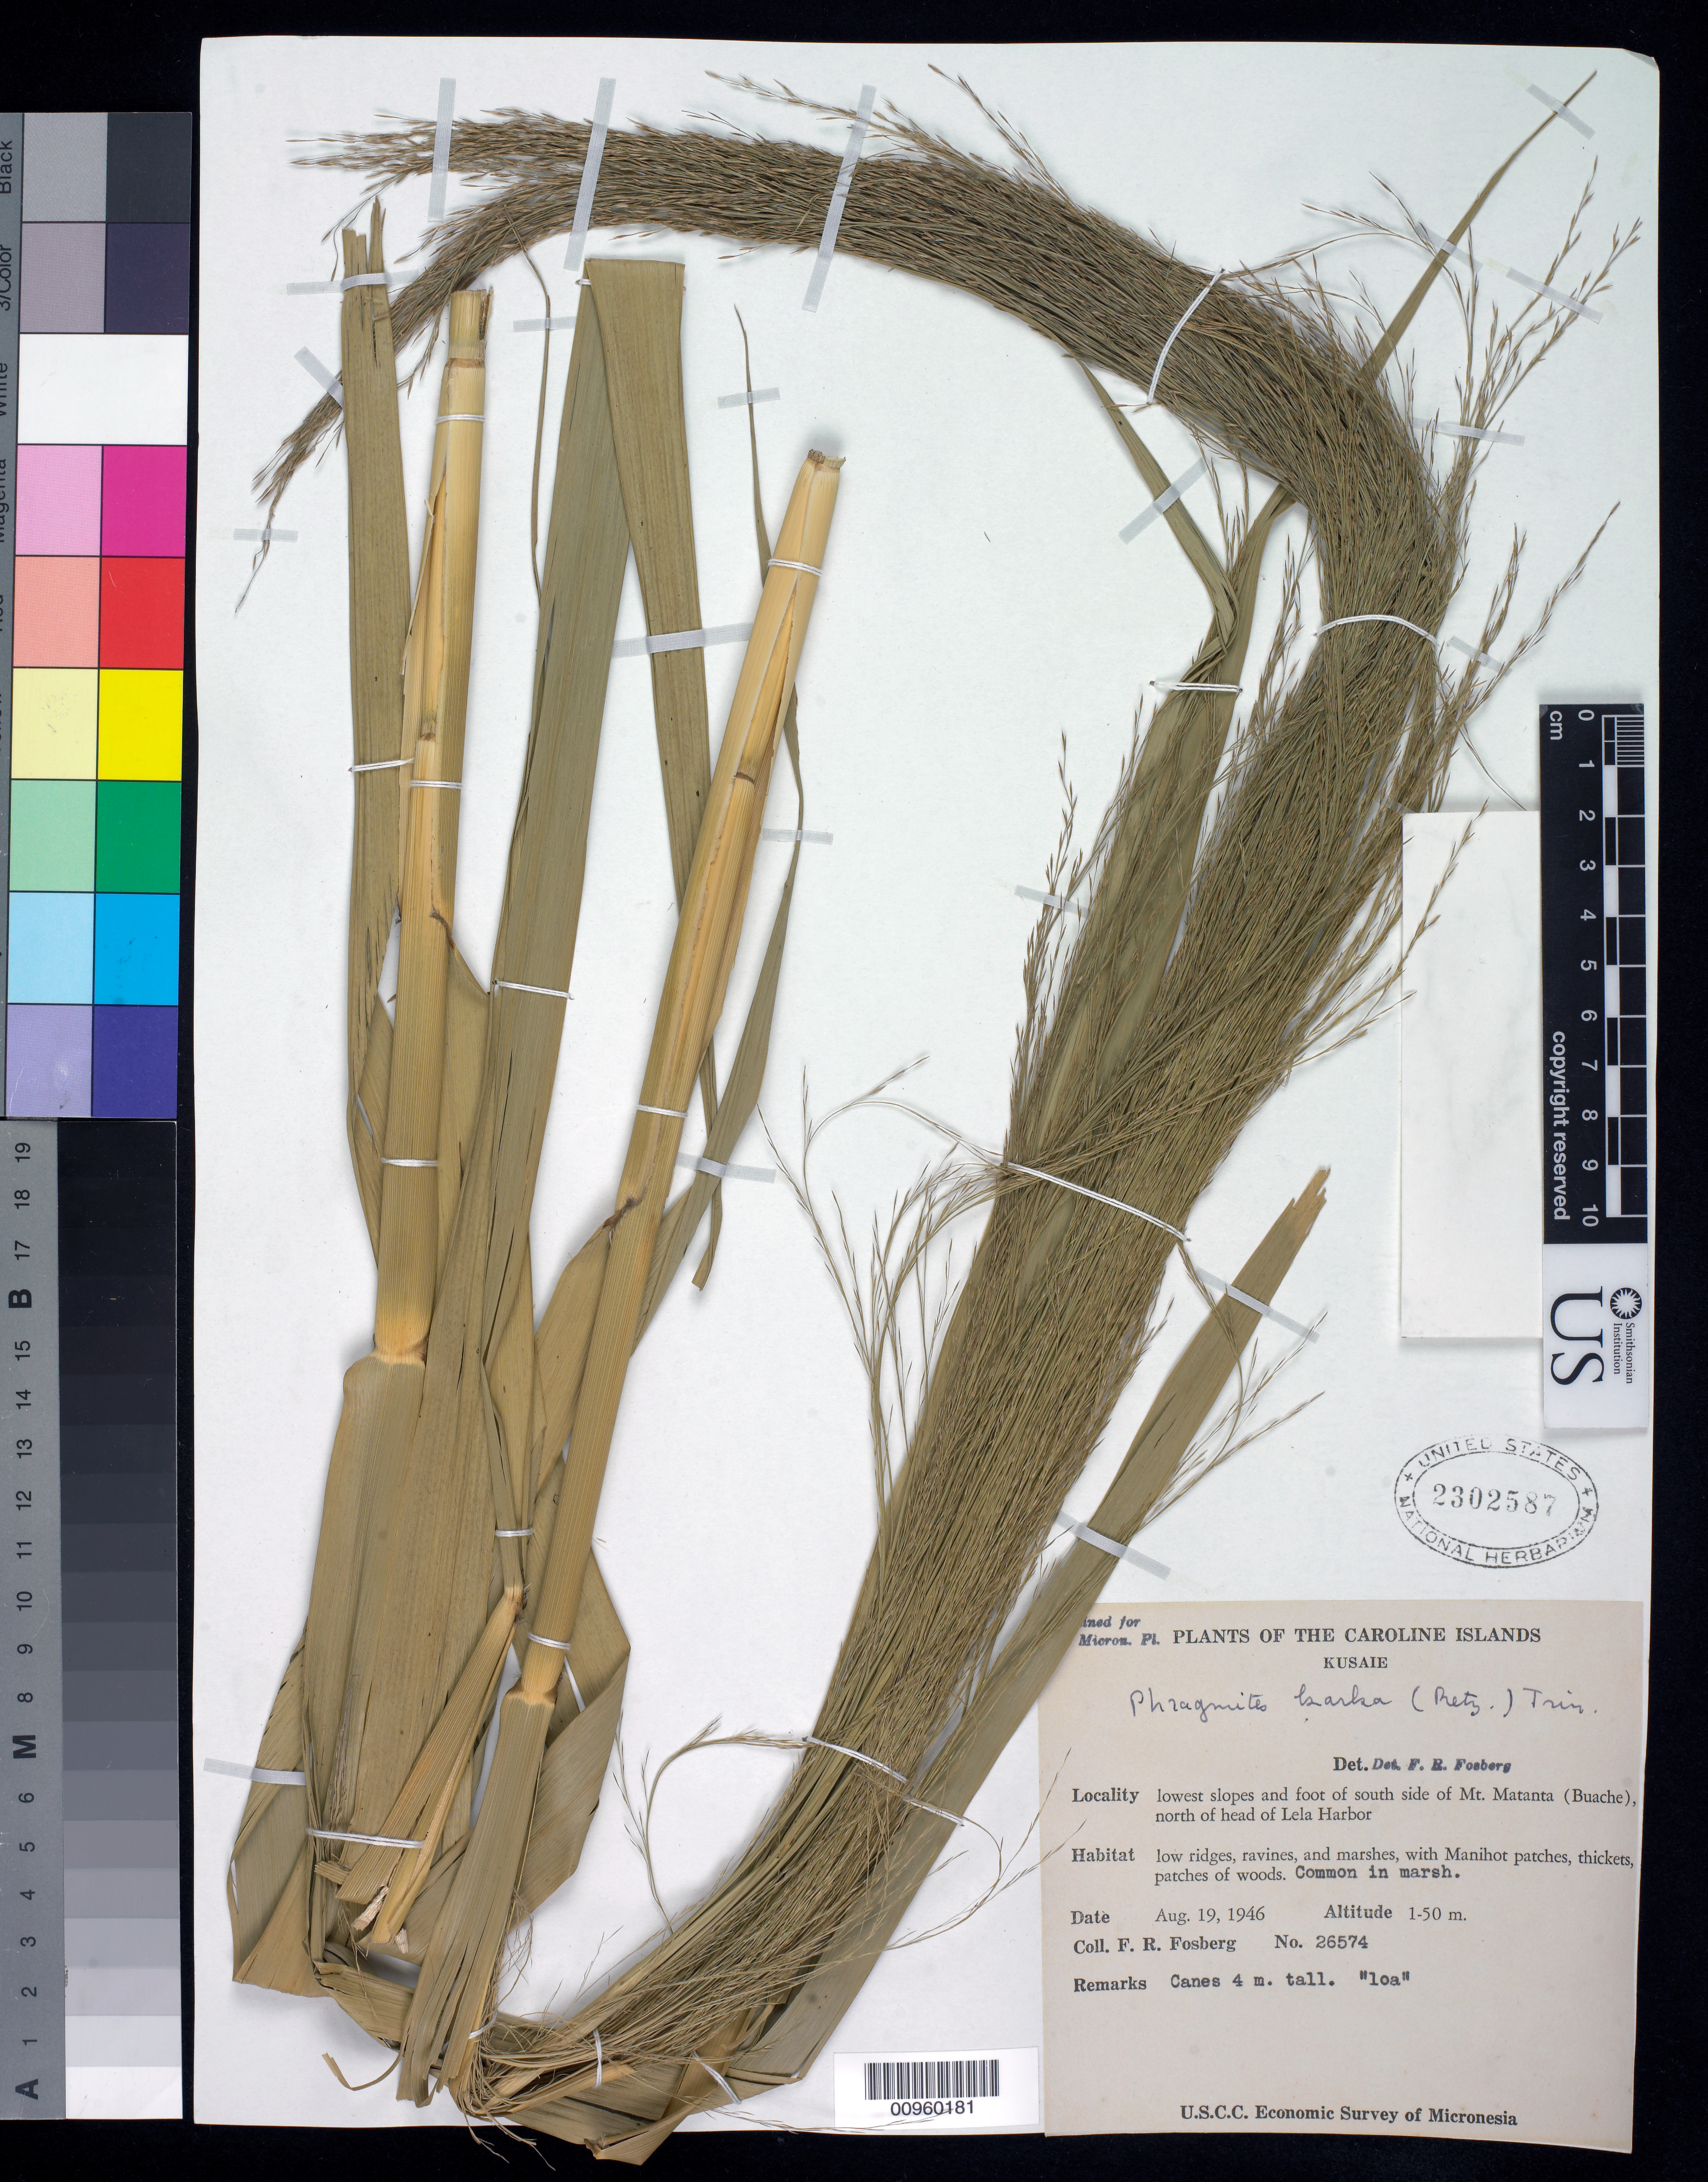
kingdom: Plantae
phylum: Tracheophyta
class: Liliopsida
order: Poales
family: Poaceae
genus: Phragmites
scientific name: Phragmites karka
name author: (Retz.) Trin. ex Steud.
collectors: F. R. Fosberg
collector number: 26574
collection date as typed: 19 Aug 1946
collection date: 1946-08-19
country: Micronesia, Federated States of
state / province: Kosrae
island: Kosrae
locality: Lowest slope and south side of Mt. Matanta north of head of Lela Harbor.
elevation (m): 1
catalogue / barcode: US 2302587